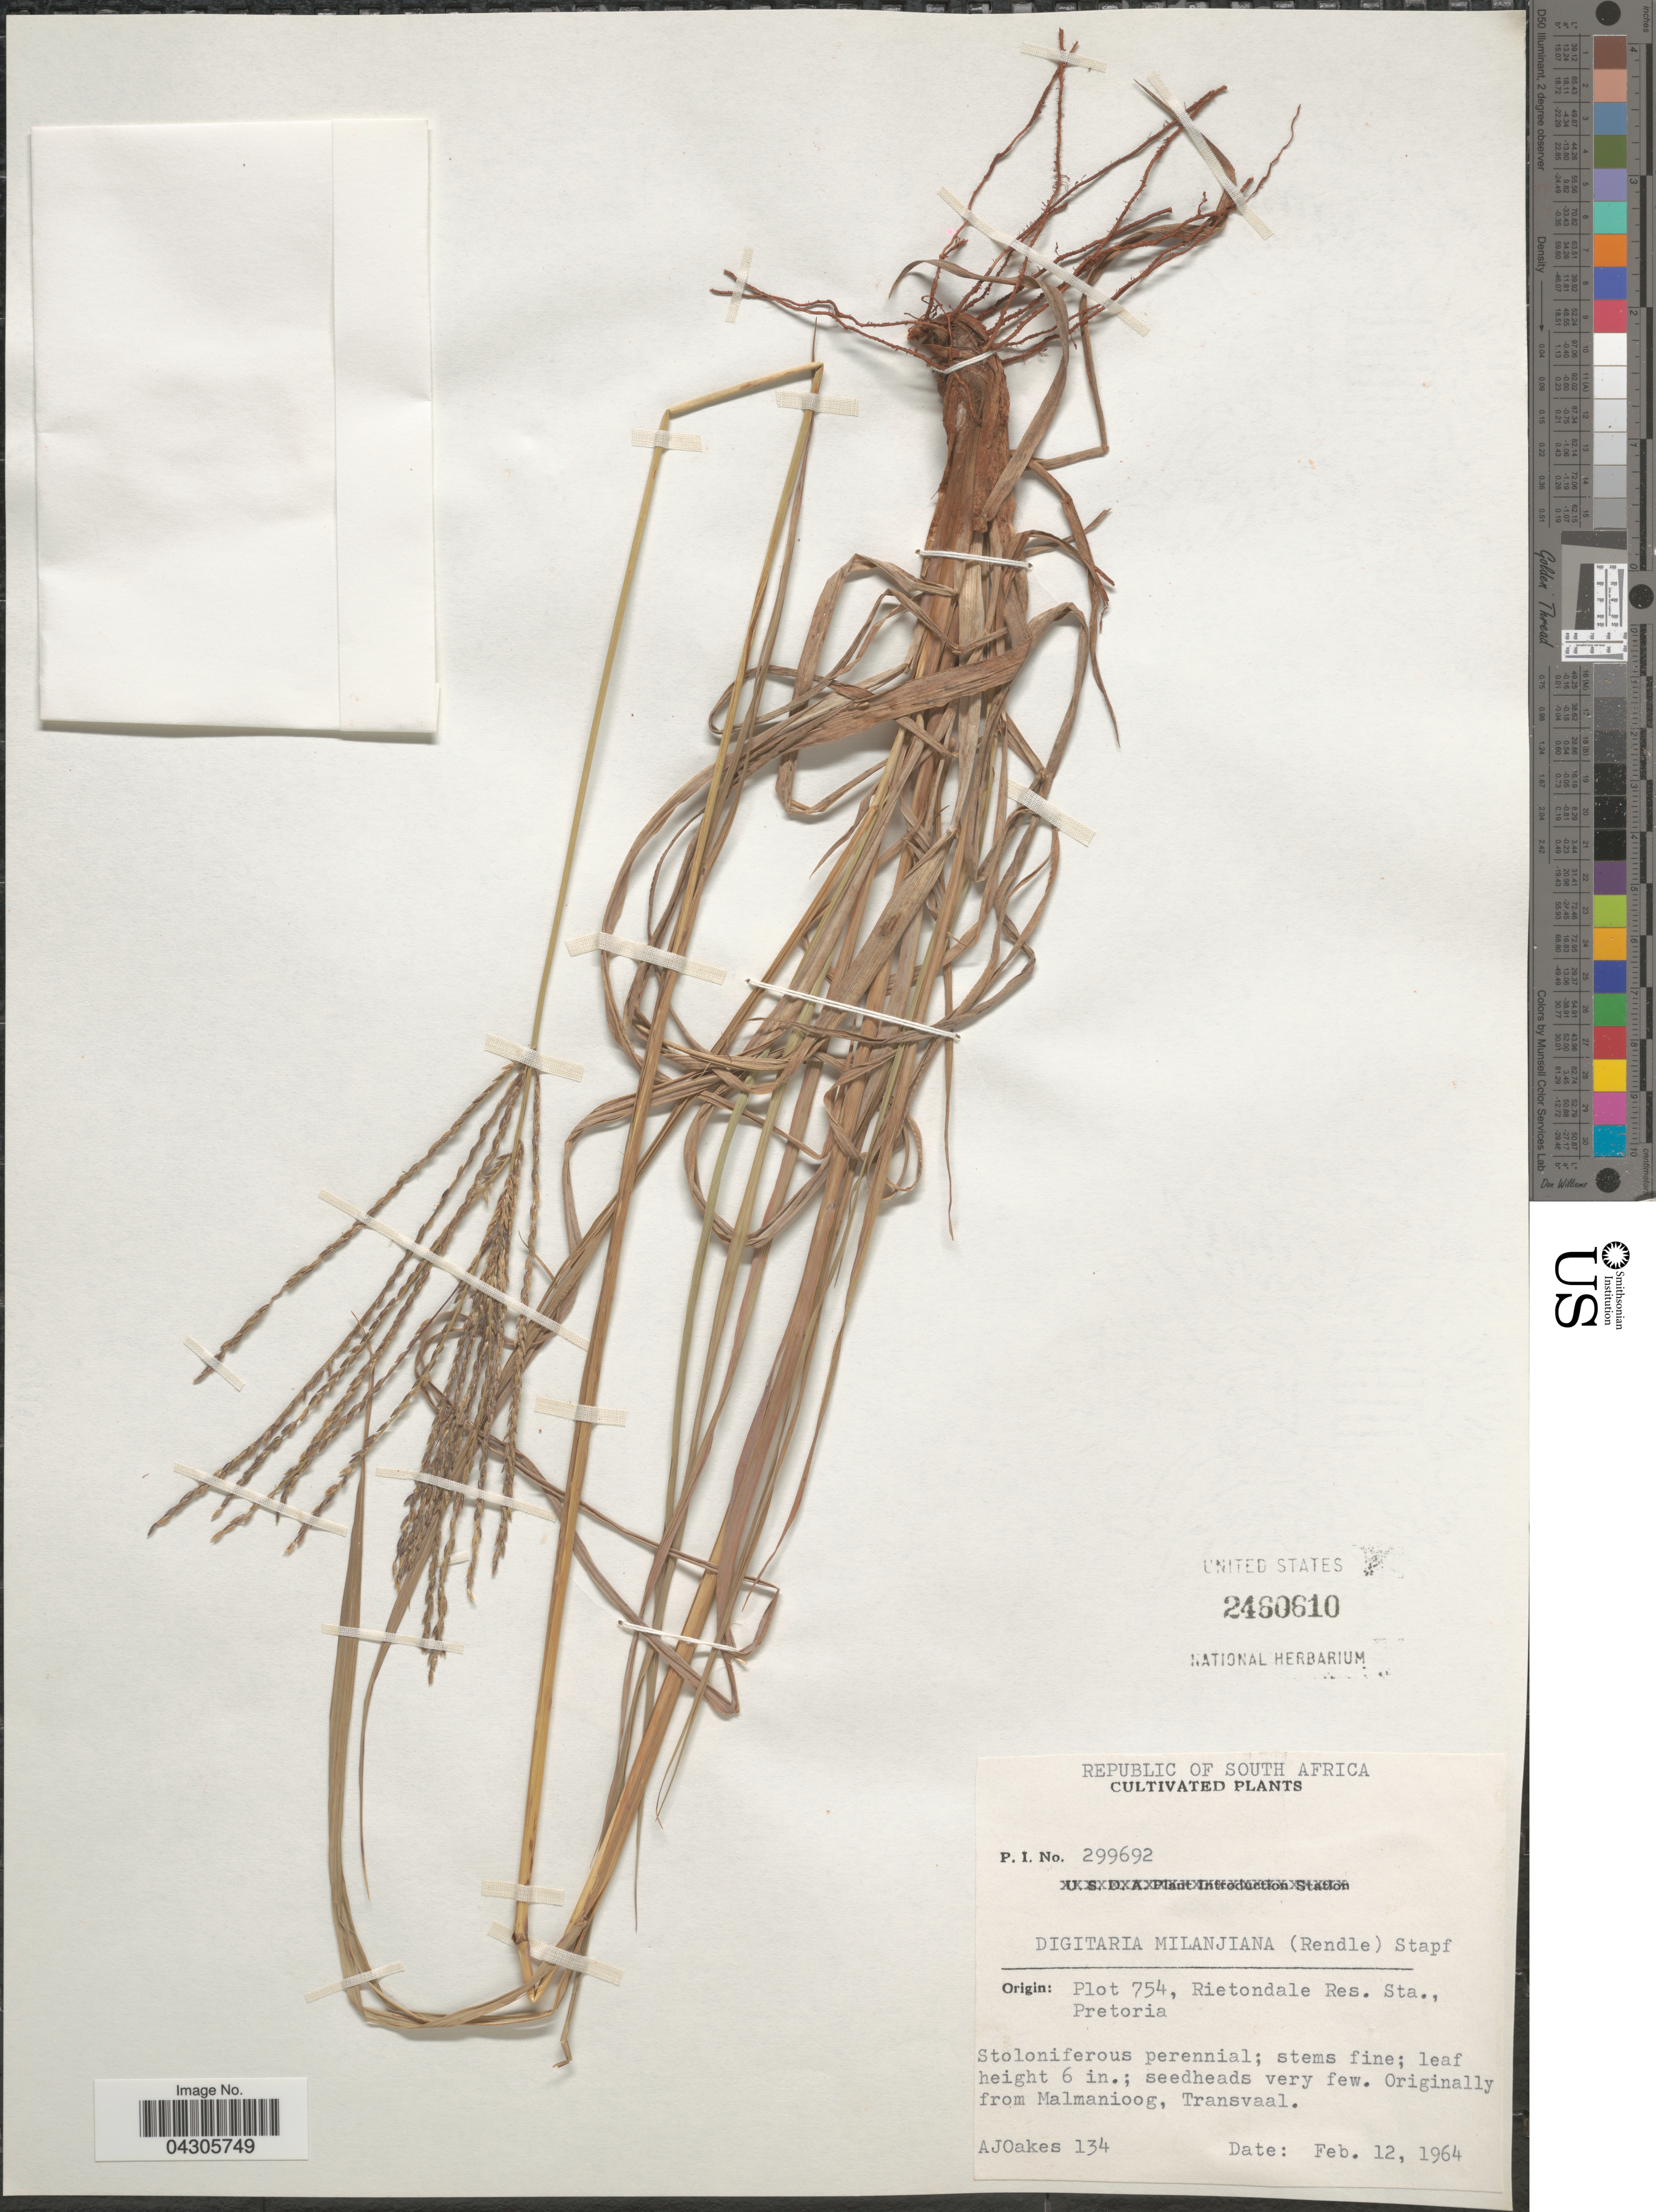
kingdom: Plantae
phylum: Tracheophyta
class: Liliopsida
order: Poales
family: Poaceae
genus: Digitaria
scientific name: Digitaria milanjiana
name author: (Rendle) Stapf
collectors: A. Oakes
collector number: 134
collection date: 1964-02-12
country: South Africa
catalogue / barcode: US 2460610